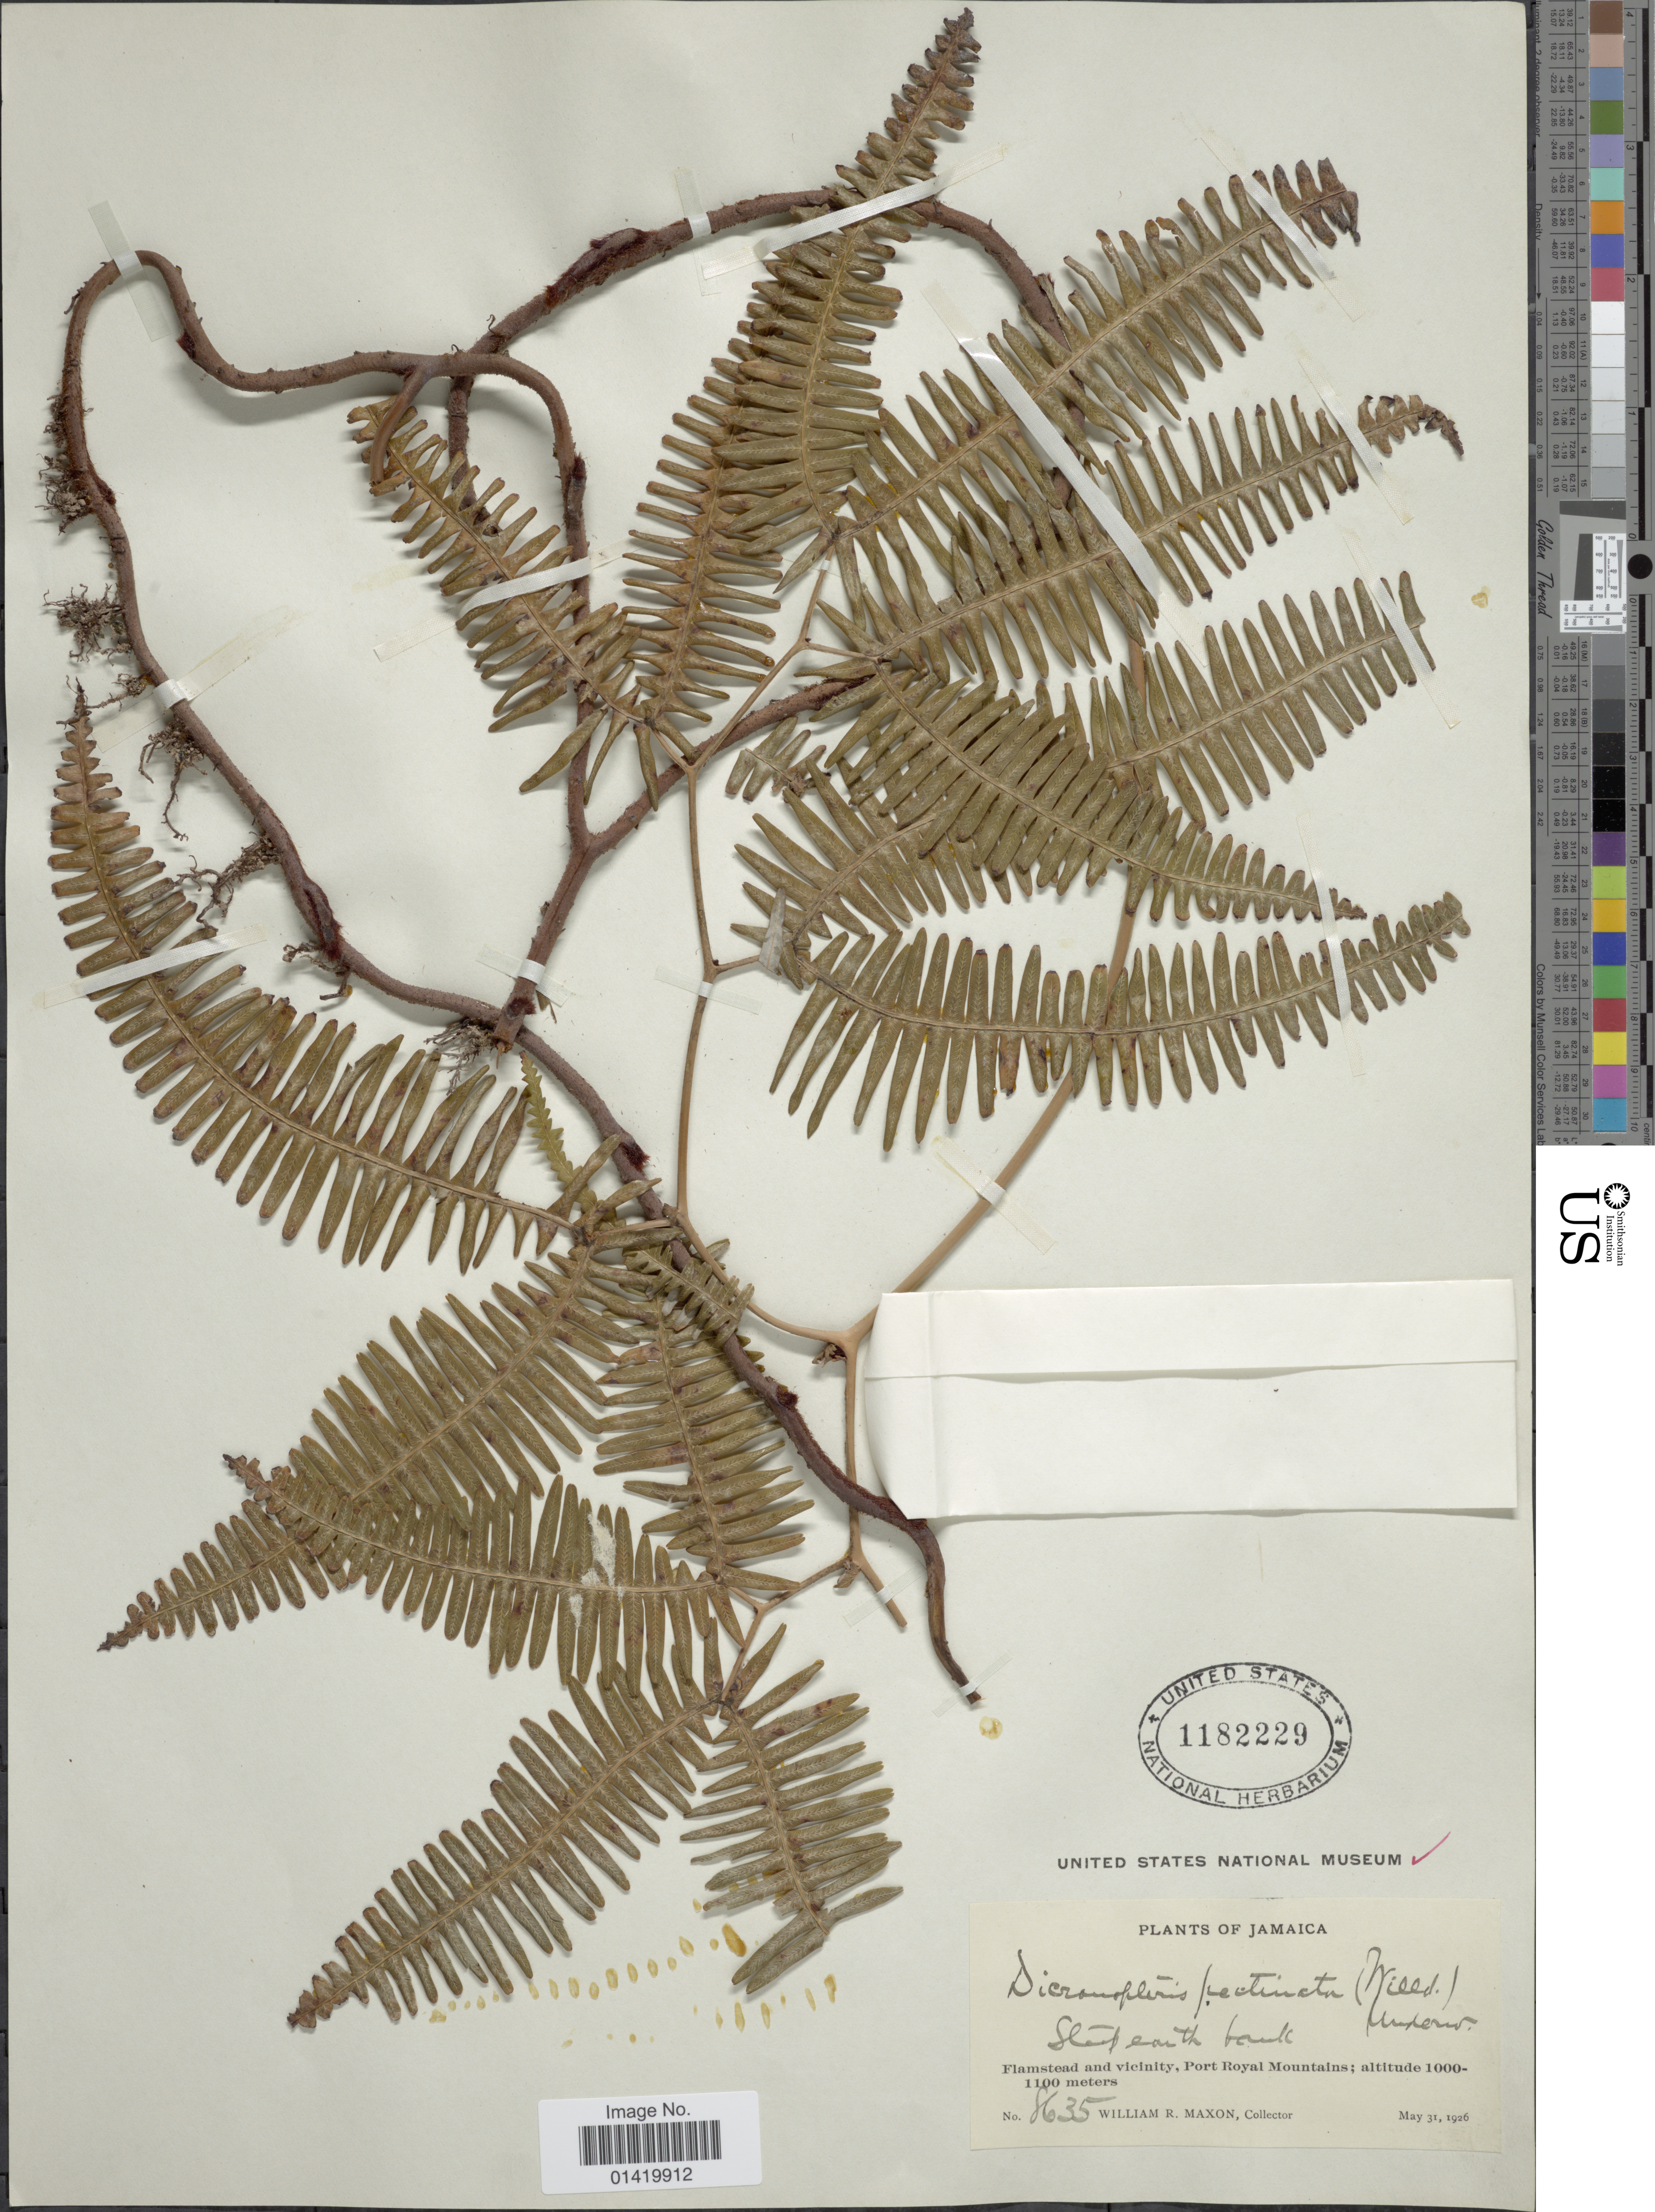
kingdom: Plantae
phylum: Tracheophyta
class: Polypodiopsida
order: Gleicheniales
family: Gleicheniaceae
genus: Gleichenella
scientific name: Gleichenella pectinata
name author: (Willd.) Ching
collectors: W. R. Maxon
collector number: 8635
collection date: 1926-05-31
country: Jamaica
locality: Flamstead and vicinity, Port Royal Mountains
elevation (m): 1000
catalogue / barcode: US 1182229